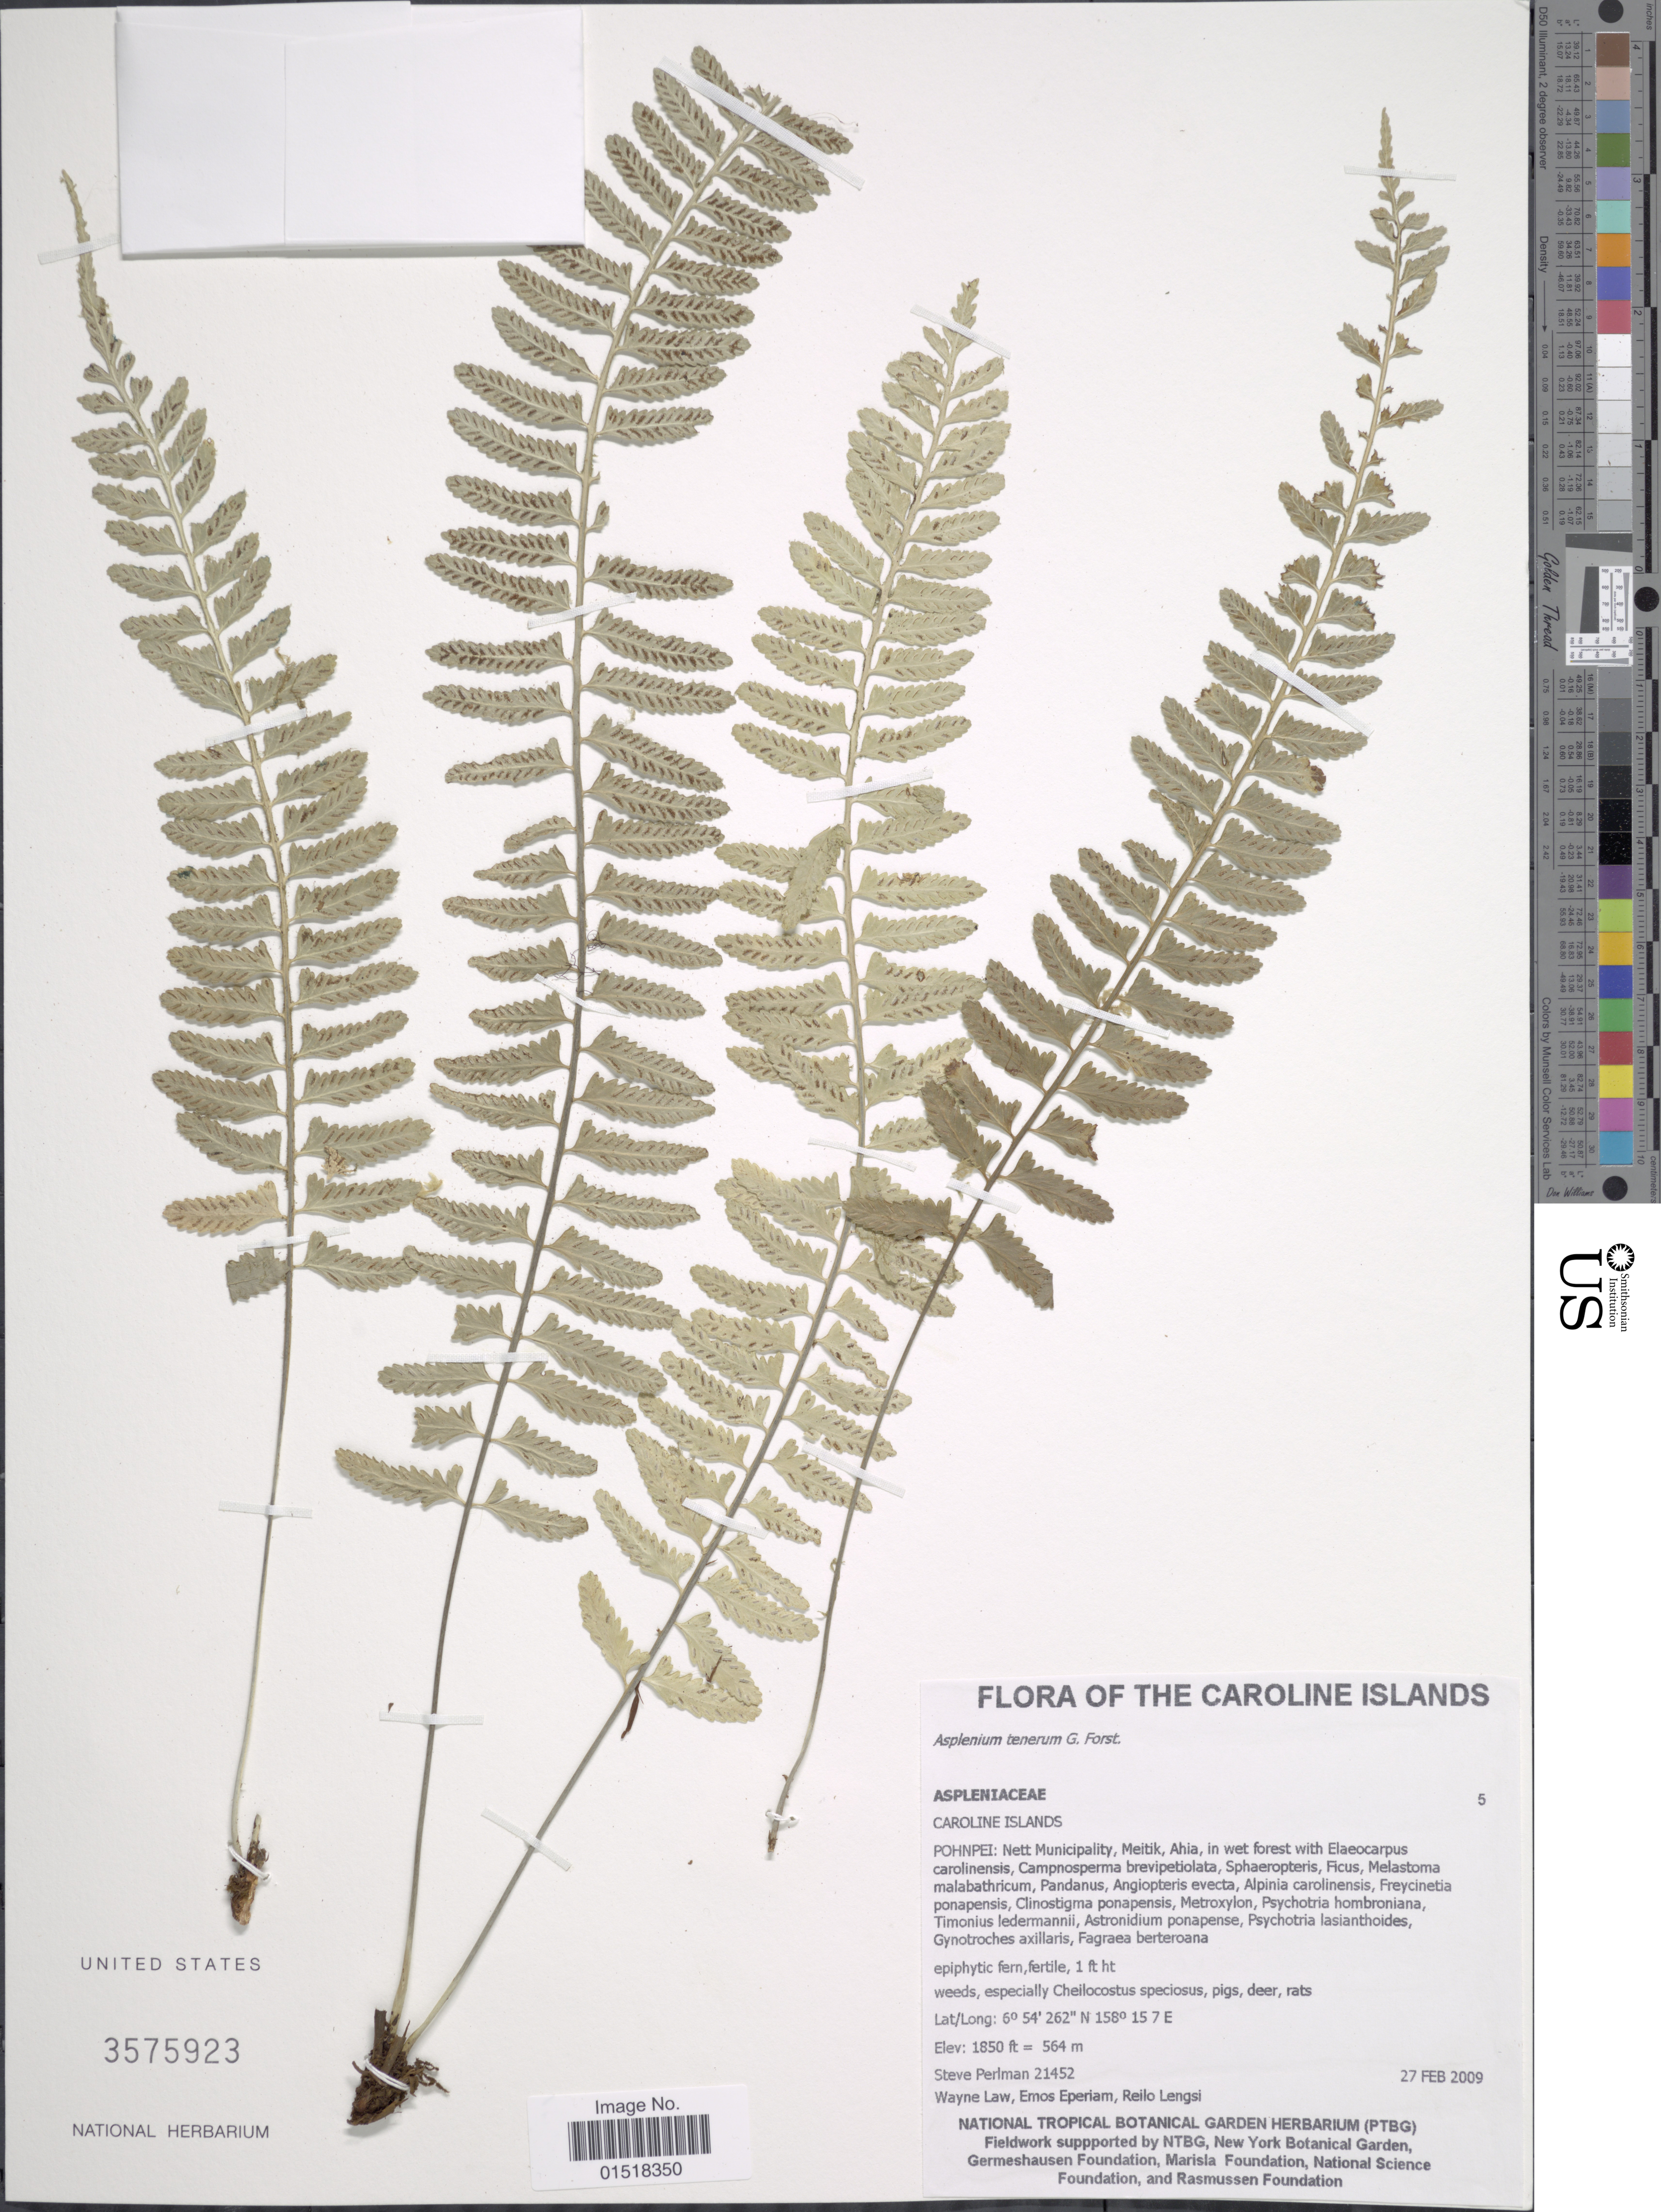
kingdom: Plantae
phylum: Tracheophyta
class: Polypodiopsida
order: Polypodiales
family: Aspleniaceae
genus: Asplenium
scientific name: Asplenium tenerum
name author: G. Forst.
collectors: S. Perlman, W. Law, E. Eperiam & R. Lengsi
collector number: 21452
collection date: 2009-02-27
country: Micronesia, Federated States of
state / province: Pohnpei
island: Pohnpei [Ponape]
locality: Caroline Islands. Pohnpei: Nett Municipality, Meitik, Ahia, in wet forest.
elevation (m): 564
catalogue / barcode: US 3575923